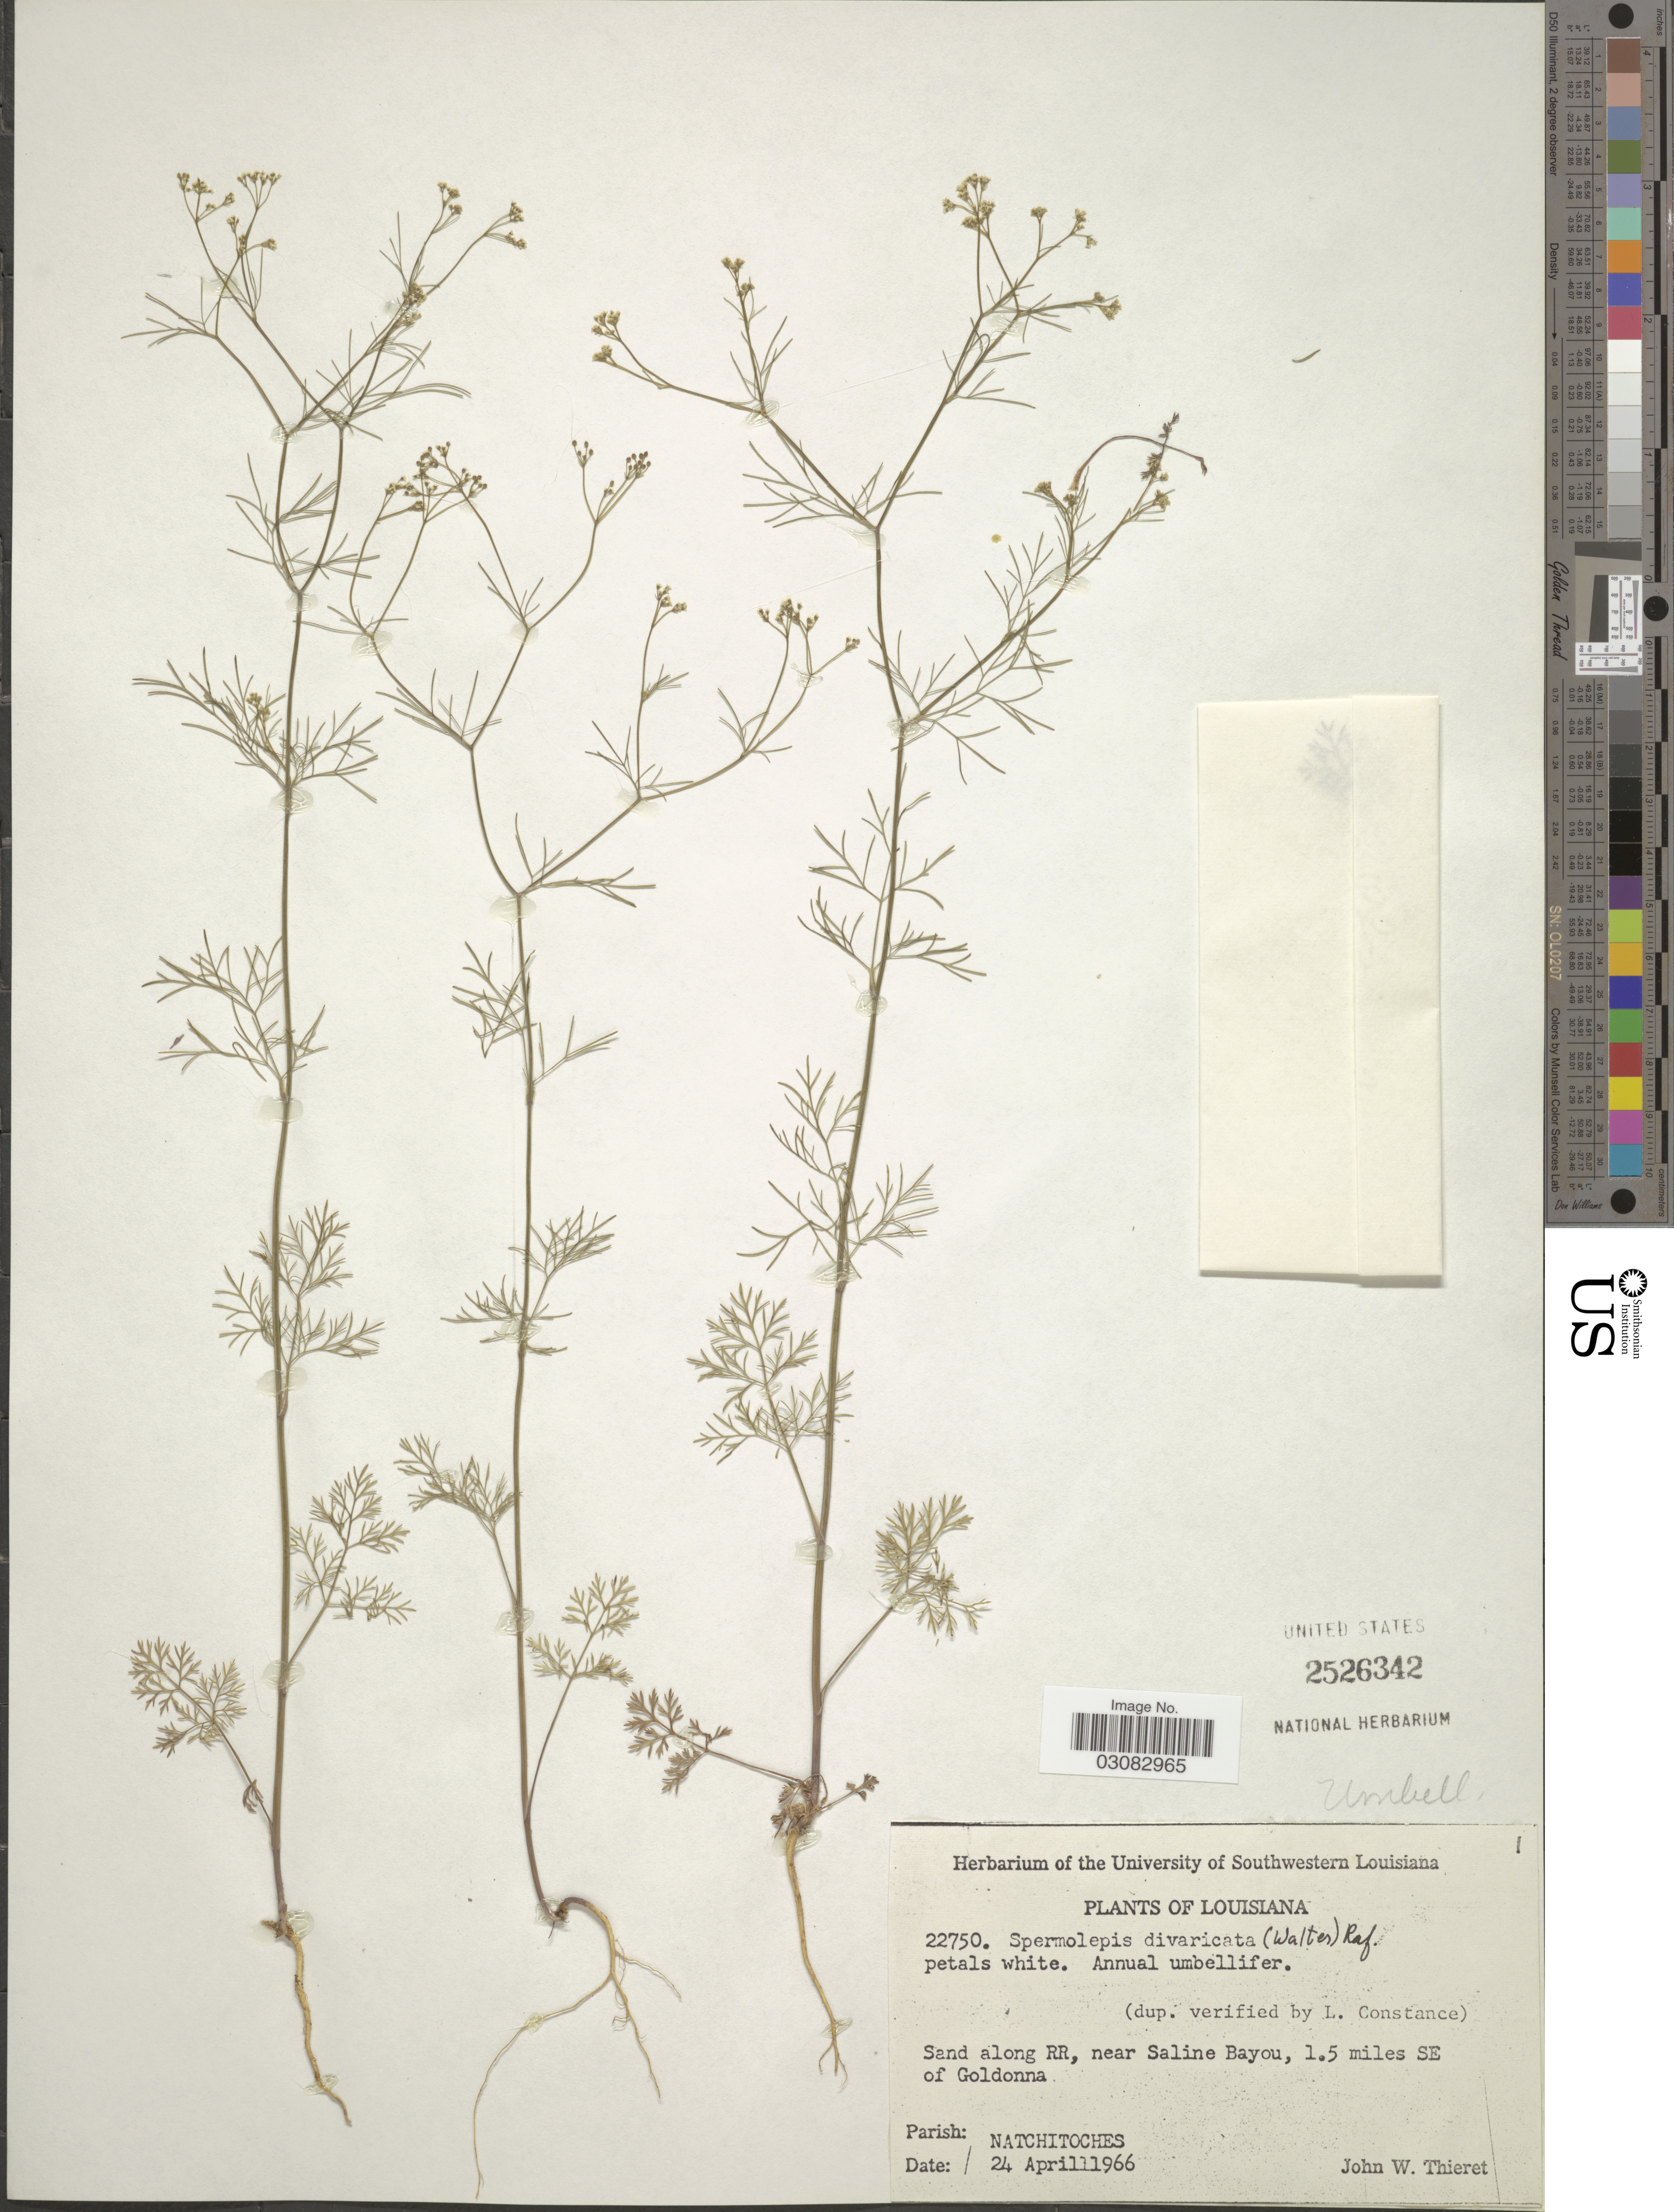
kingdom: Plantae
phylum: Tracheophyta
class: Magnoliopsida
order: Apiales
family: Apiaceae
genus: Spermolepis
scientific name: Spermolepis divaricata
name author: (Walter) Raf.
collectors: J. W. Thieret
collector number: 22750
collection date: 1966-04-24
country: United States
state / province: Louisiana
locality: Sand along RR, near Saline Bayou, 1.5 miles SE of Goldonna, Parish: Natchitoches.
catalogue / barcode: US 2526342